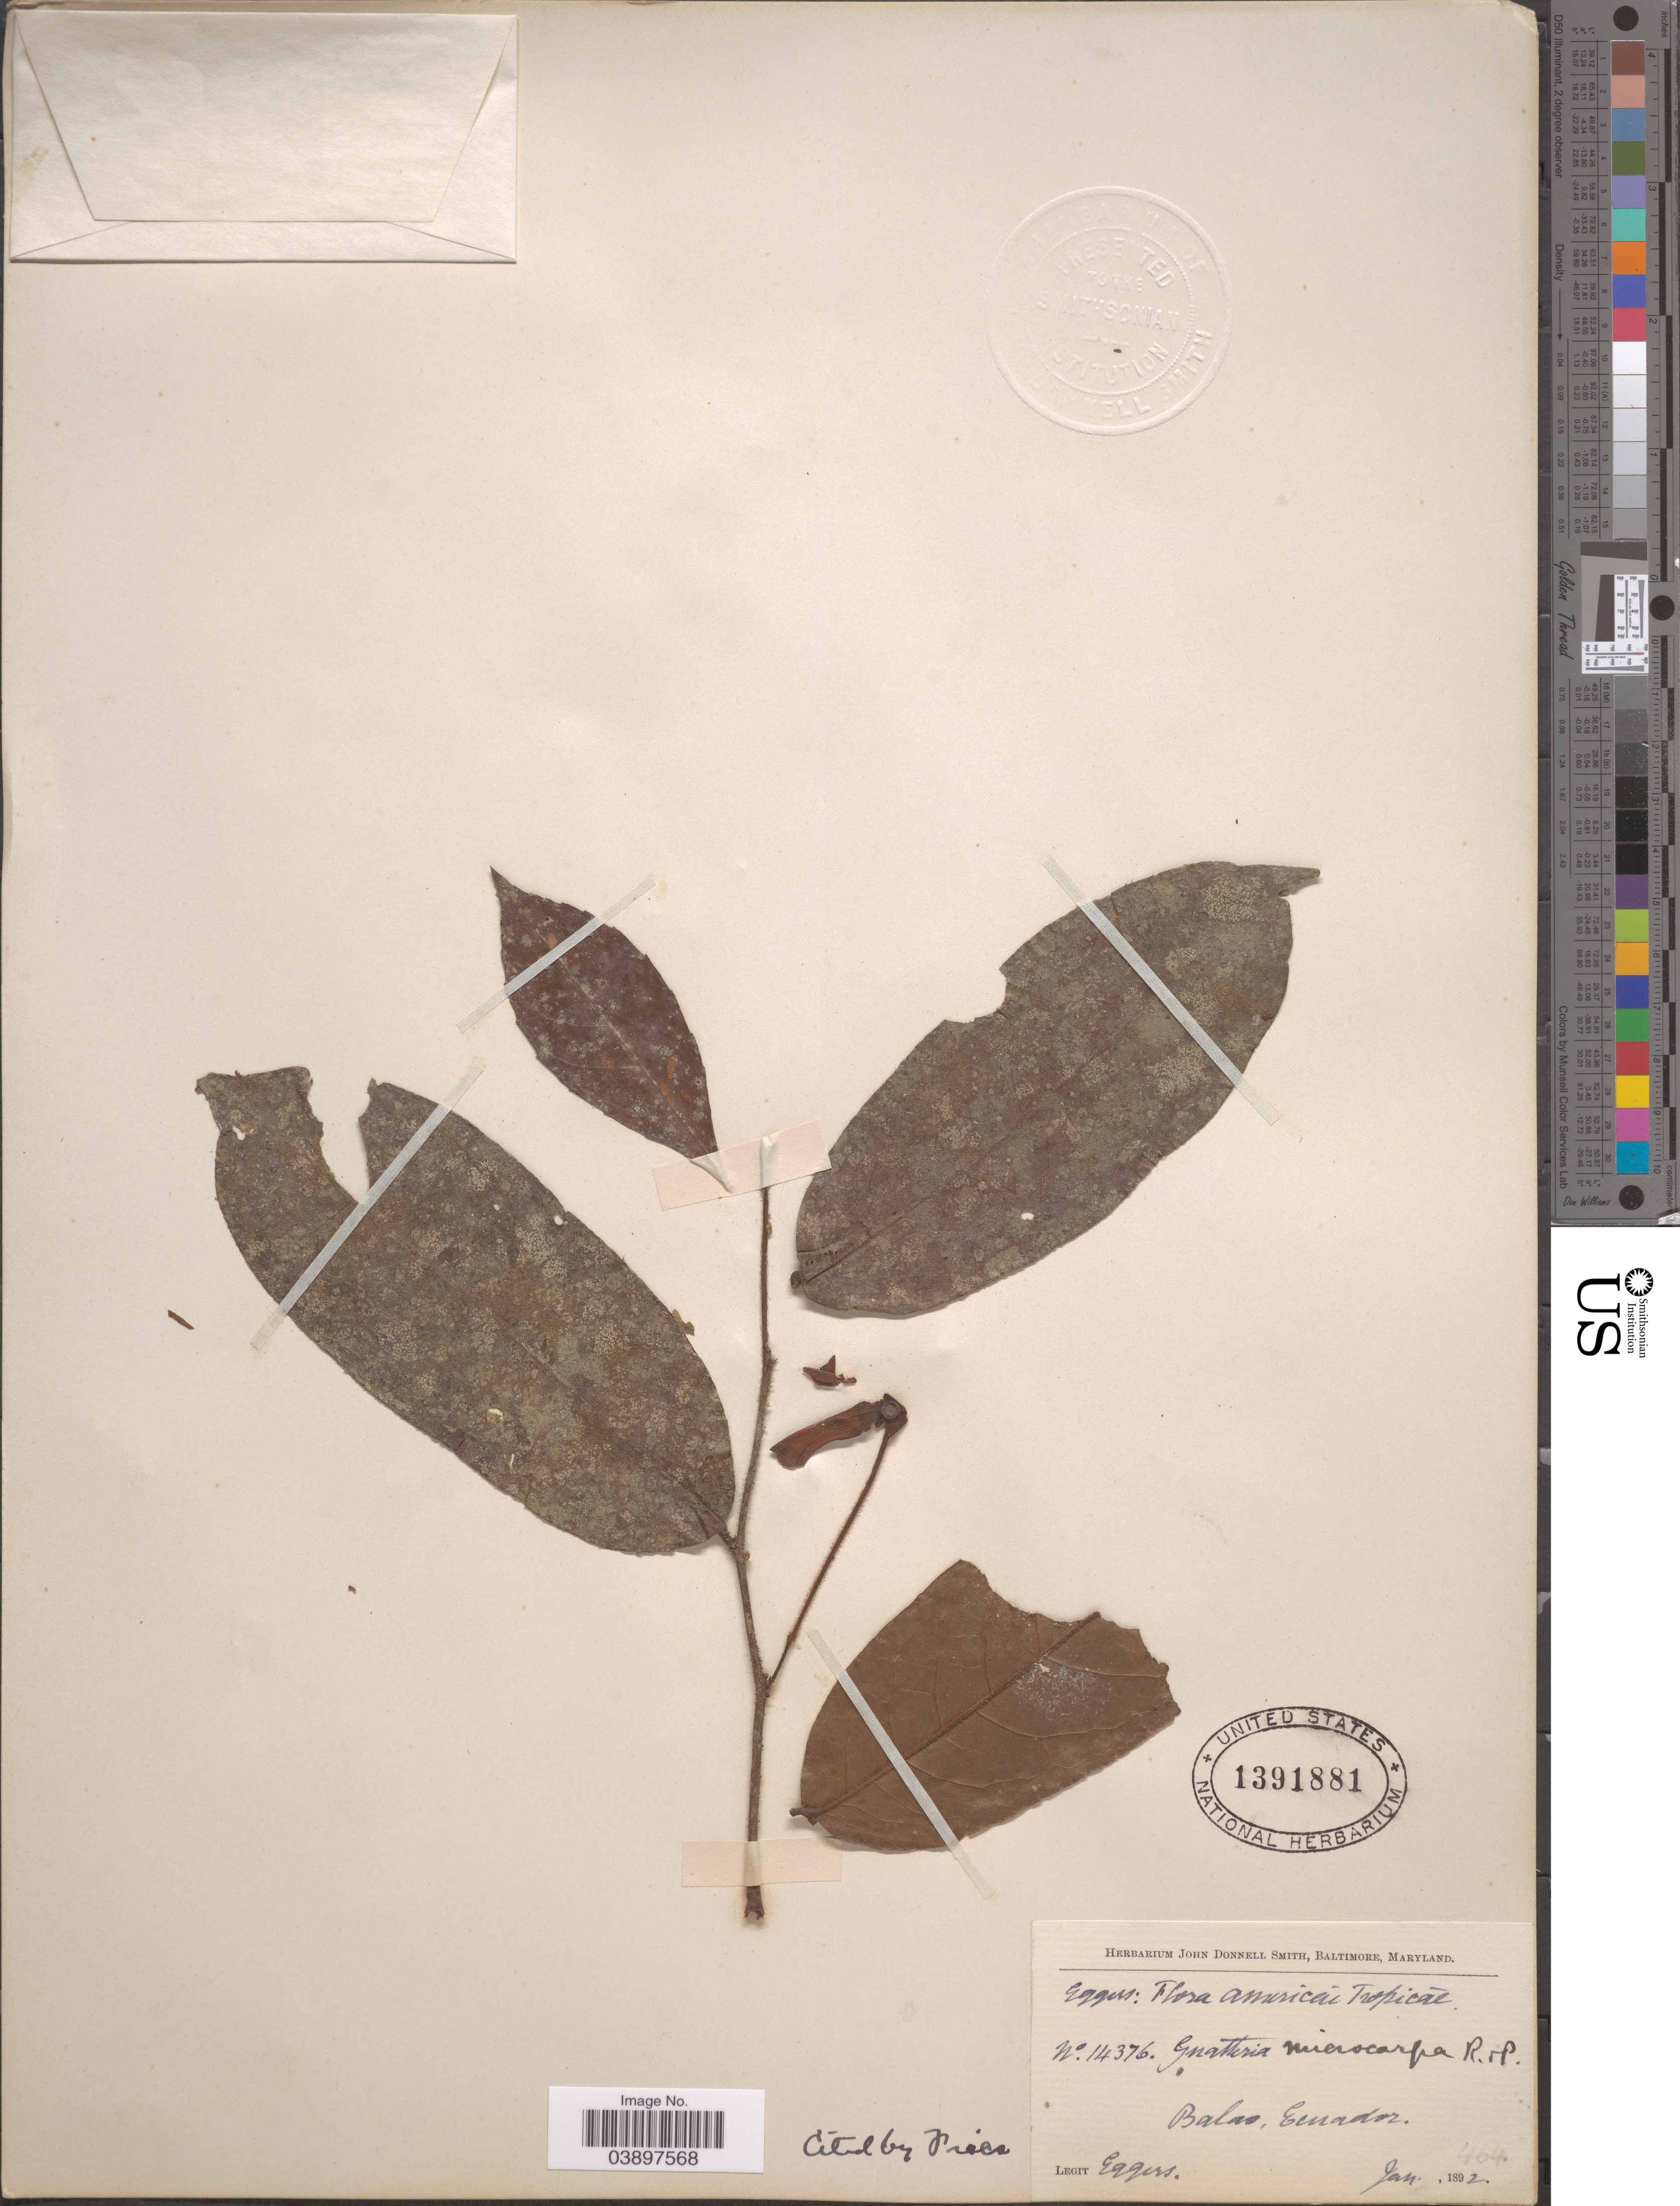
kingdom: Plantae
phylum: Tracheophyta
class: Magnoliopsida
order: Magnoliales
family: Annonaceae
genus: Guatteria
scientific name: Guatteria microcarpa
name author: Ruiz & Pav. ex E.A. López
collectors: -. Eggers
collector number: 14376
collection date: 1892-01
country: Ecuador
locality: Americáe Tropicáe. Balao.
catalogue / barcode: US 1391881